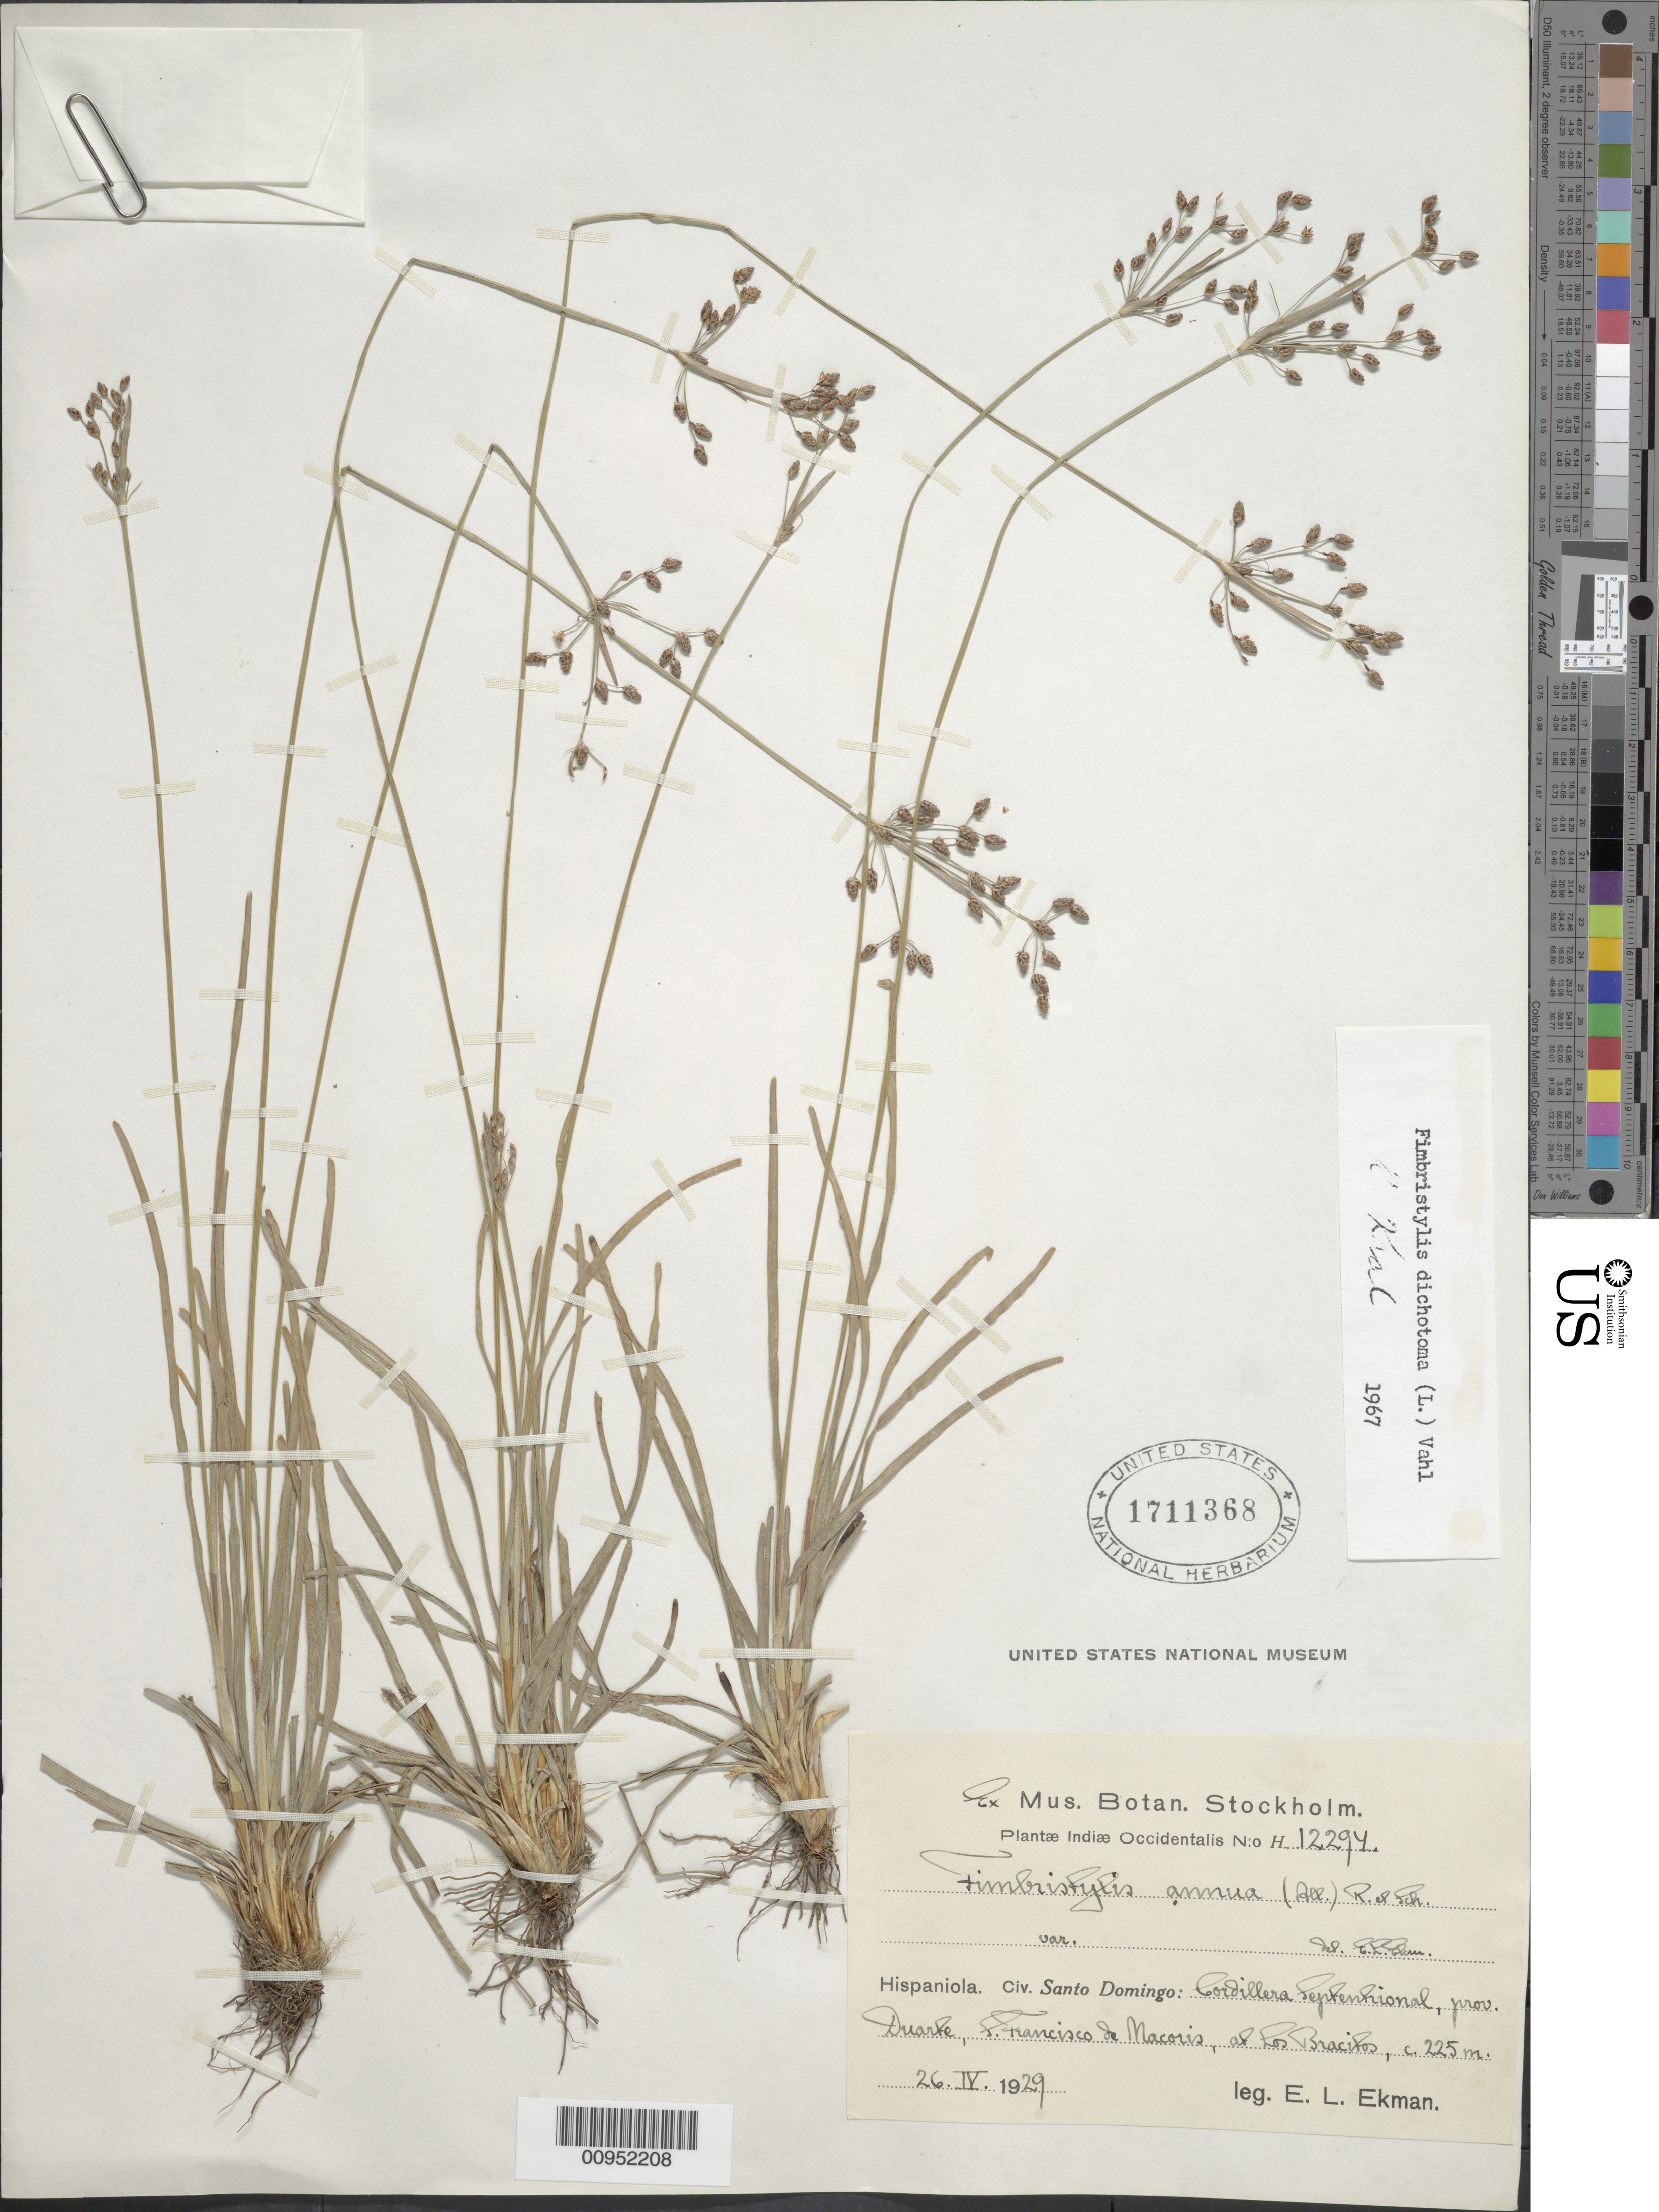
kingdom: Plantae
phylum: Tracheophyta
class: Liliopsida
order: Poales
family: Cyperaceae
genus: Fimbristylis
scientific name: Fimbristylis dichotoma subsp. dichotoma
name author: (L.) Vahl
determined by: Kral, Robert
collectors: E. L. Ekman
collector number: H 12294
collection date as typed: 26 Apr 1929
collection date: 1929-04-26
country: Dominican Republic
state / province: Duarte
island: Hispaniola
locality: Cordillera Septentrional, San Francisco de Macoris, at Los Bracitos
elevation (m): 225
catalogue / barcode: US 1711368